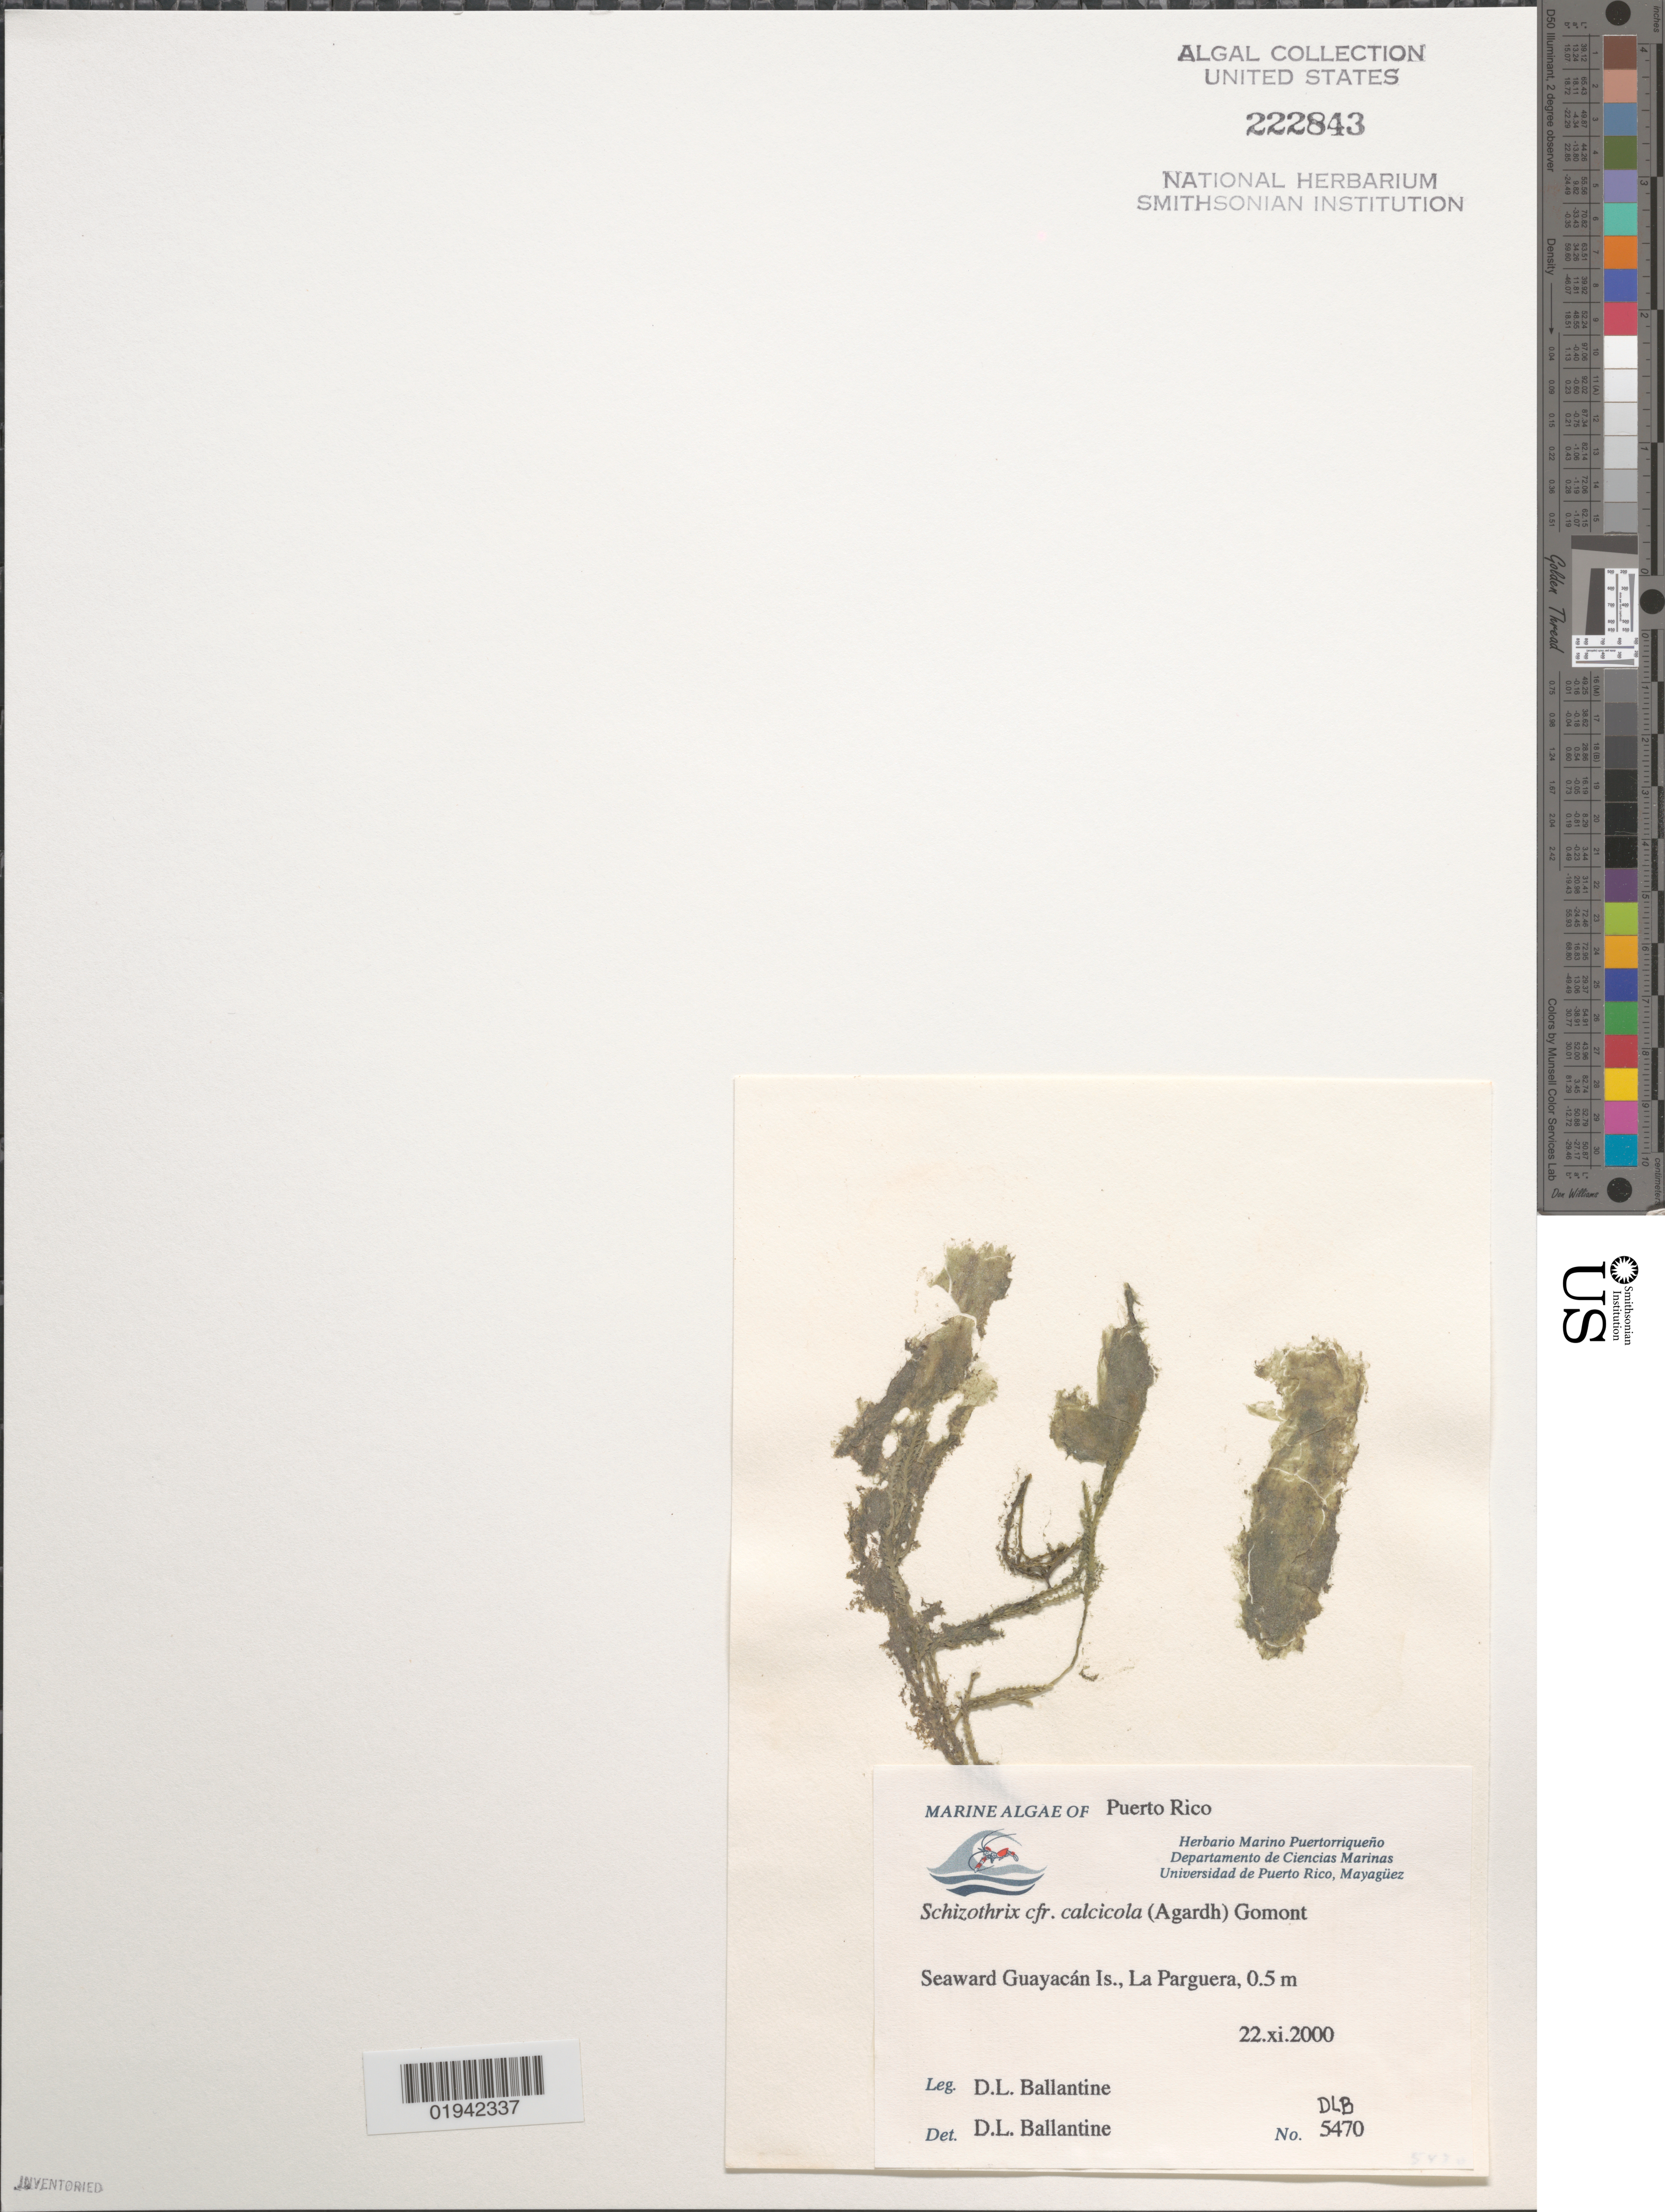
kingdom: Bacteria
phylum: Cyanobacteria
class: Cyanobacteriia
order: Leptolyngbyales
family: Trichocoleusaceae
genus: Schizothrix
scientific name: Schizothrix calcicola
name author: Gomont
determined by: Ballantine, D. L.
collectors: D.L. Ballantine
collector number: DLB 5470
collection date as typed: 22 Nov 2000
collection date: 2000-11-22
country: Puerto Rico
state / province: Lajas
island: Isla Guayacán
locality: La Parguera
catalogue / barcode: US 222843